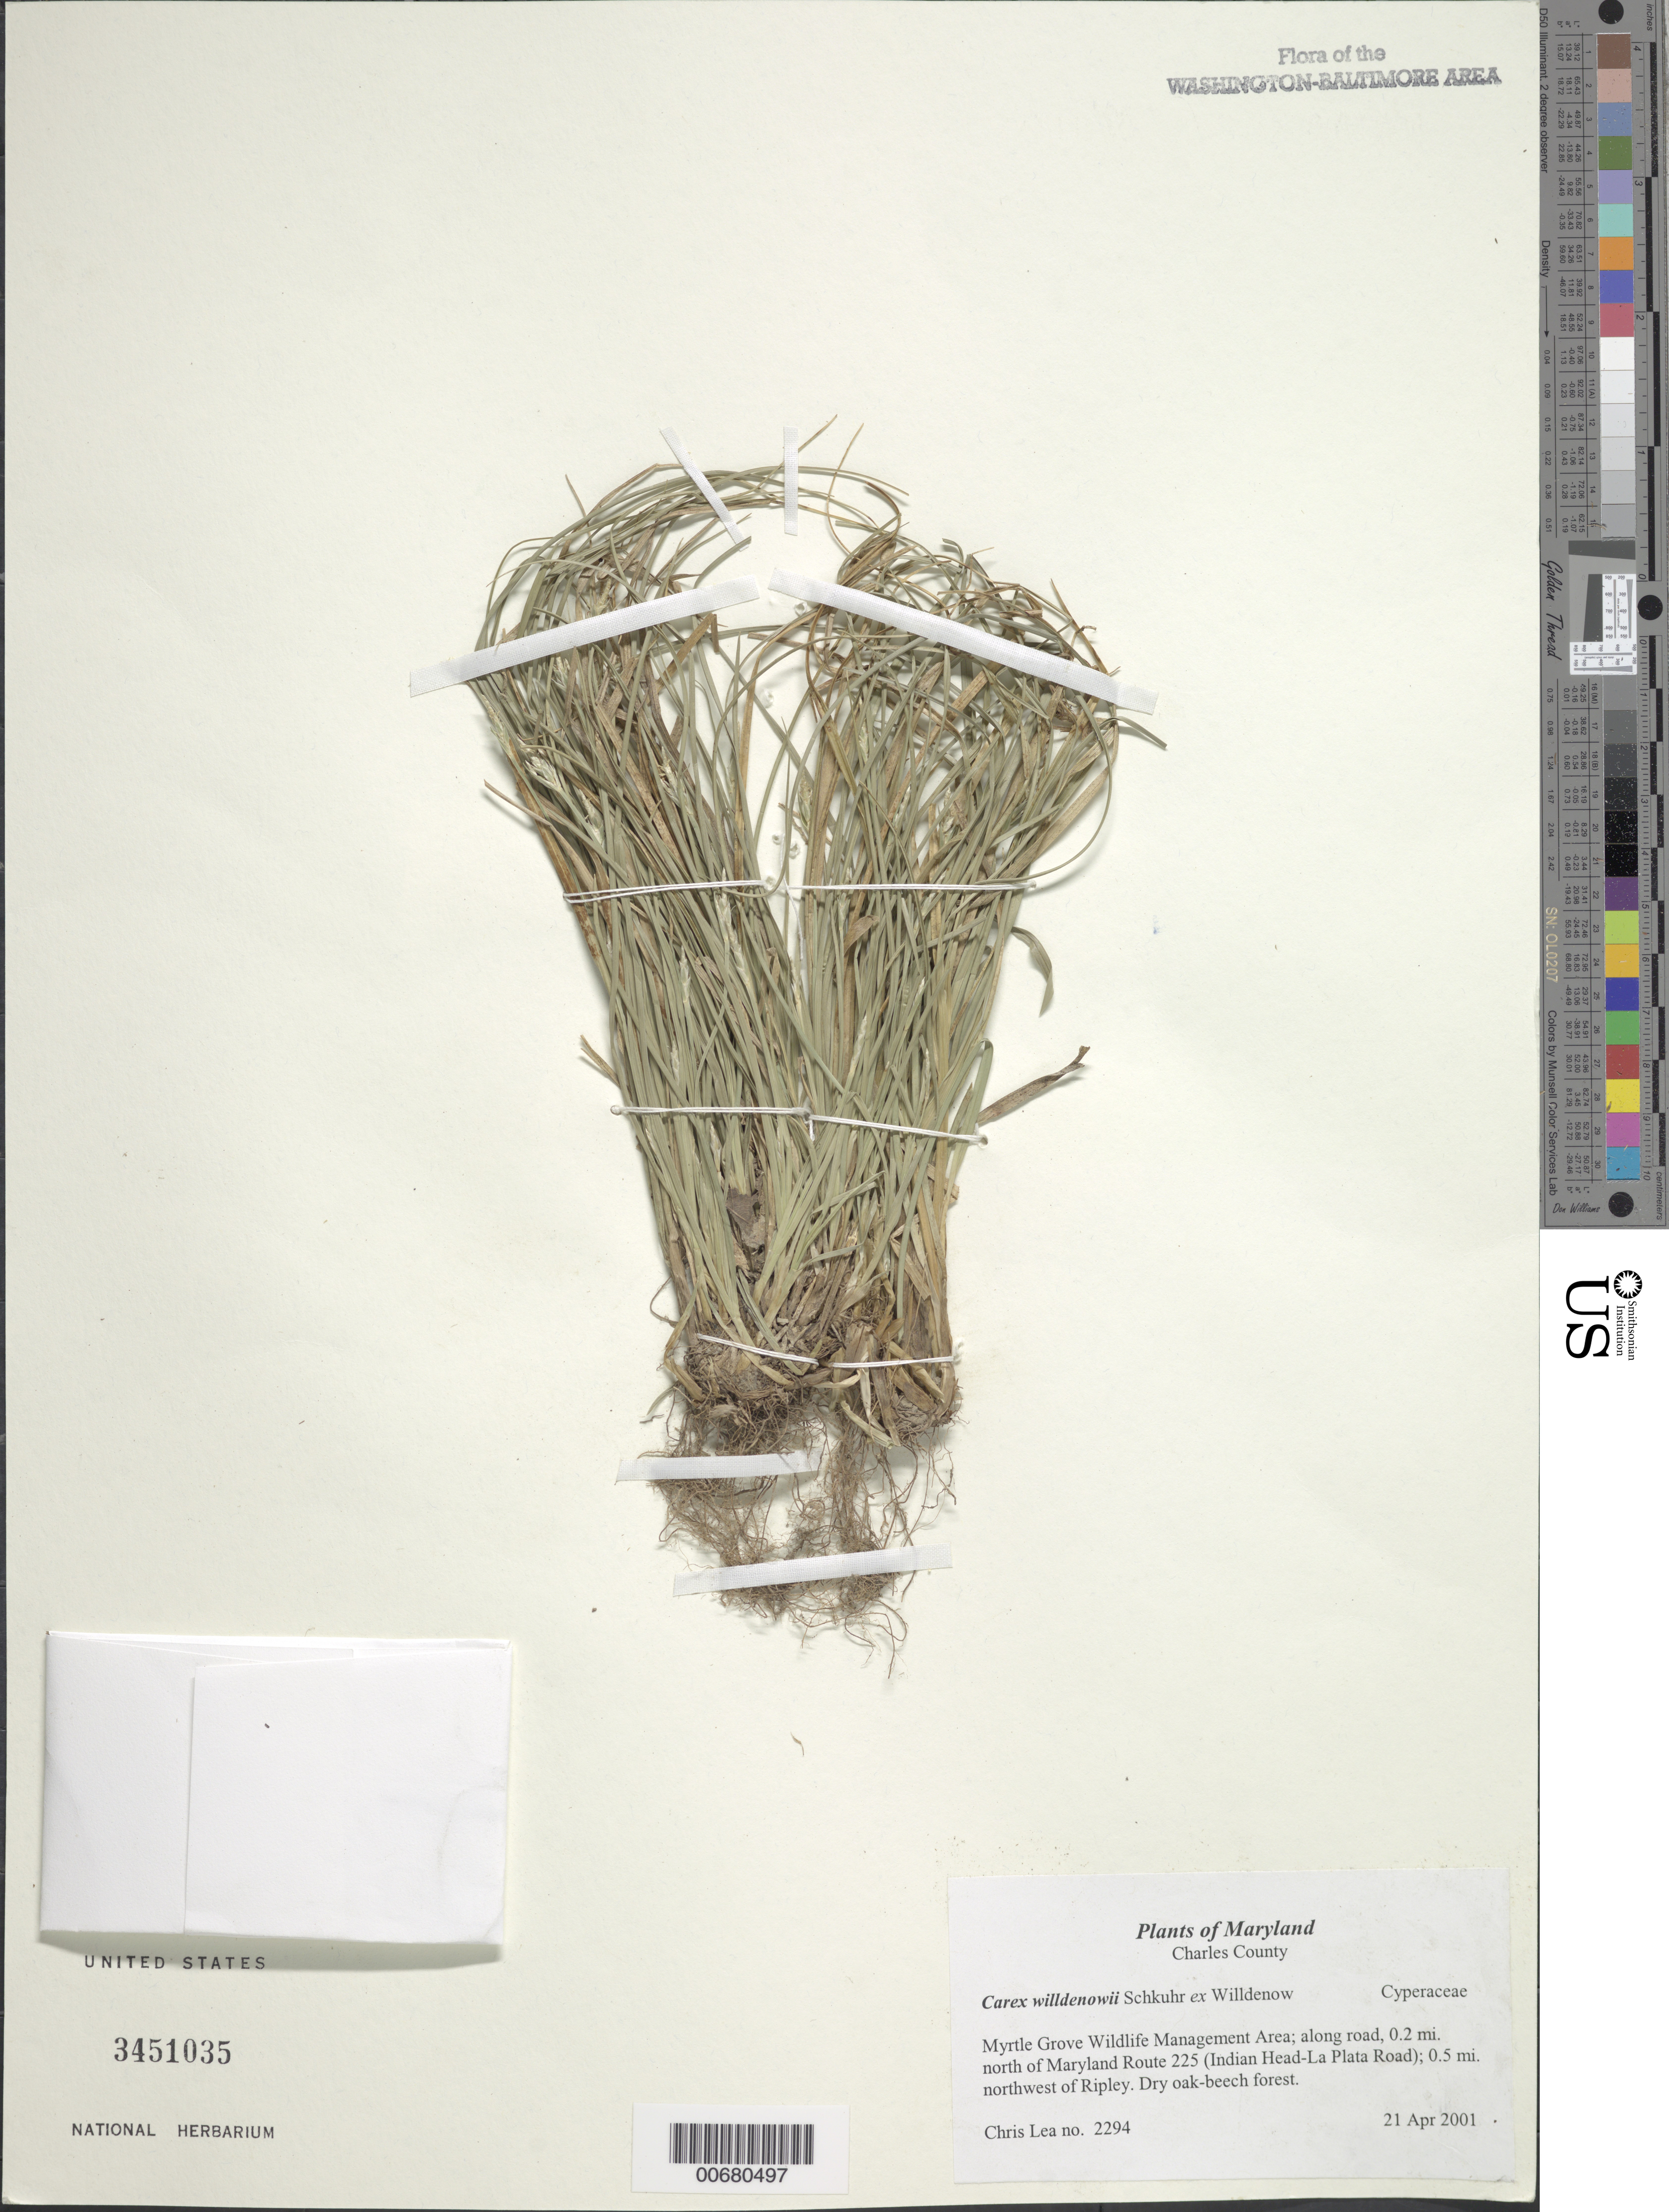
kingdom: Plantae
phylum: Tracheophyta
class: Liliopsida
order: Poales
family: Cyperaceae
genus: Carex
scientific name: Carex willdenowii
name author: Willd.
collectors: C. Lea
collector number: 2294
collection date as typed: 21 Apr 2001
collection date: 2001-04-21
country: United States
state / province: Maryland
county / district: Charles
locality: Myrtle Grove Wildlife Management Area; along road, 0.2 mi. north of Maryland Route 225 (Indian Head - La Plata Road); 0.5 mi. northwest of Ripley.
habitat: Dry oak-beech forest.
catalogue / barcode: US 3451035